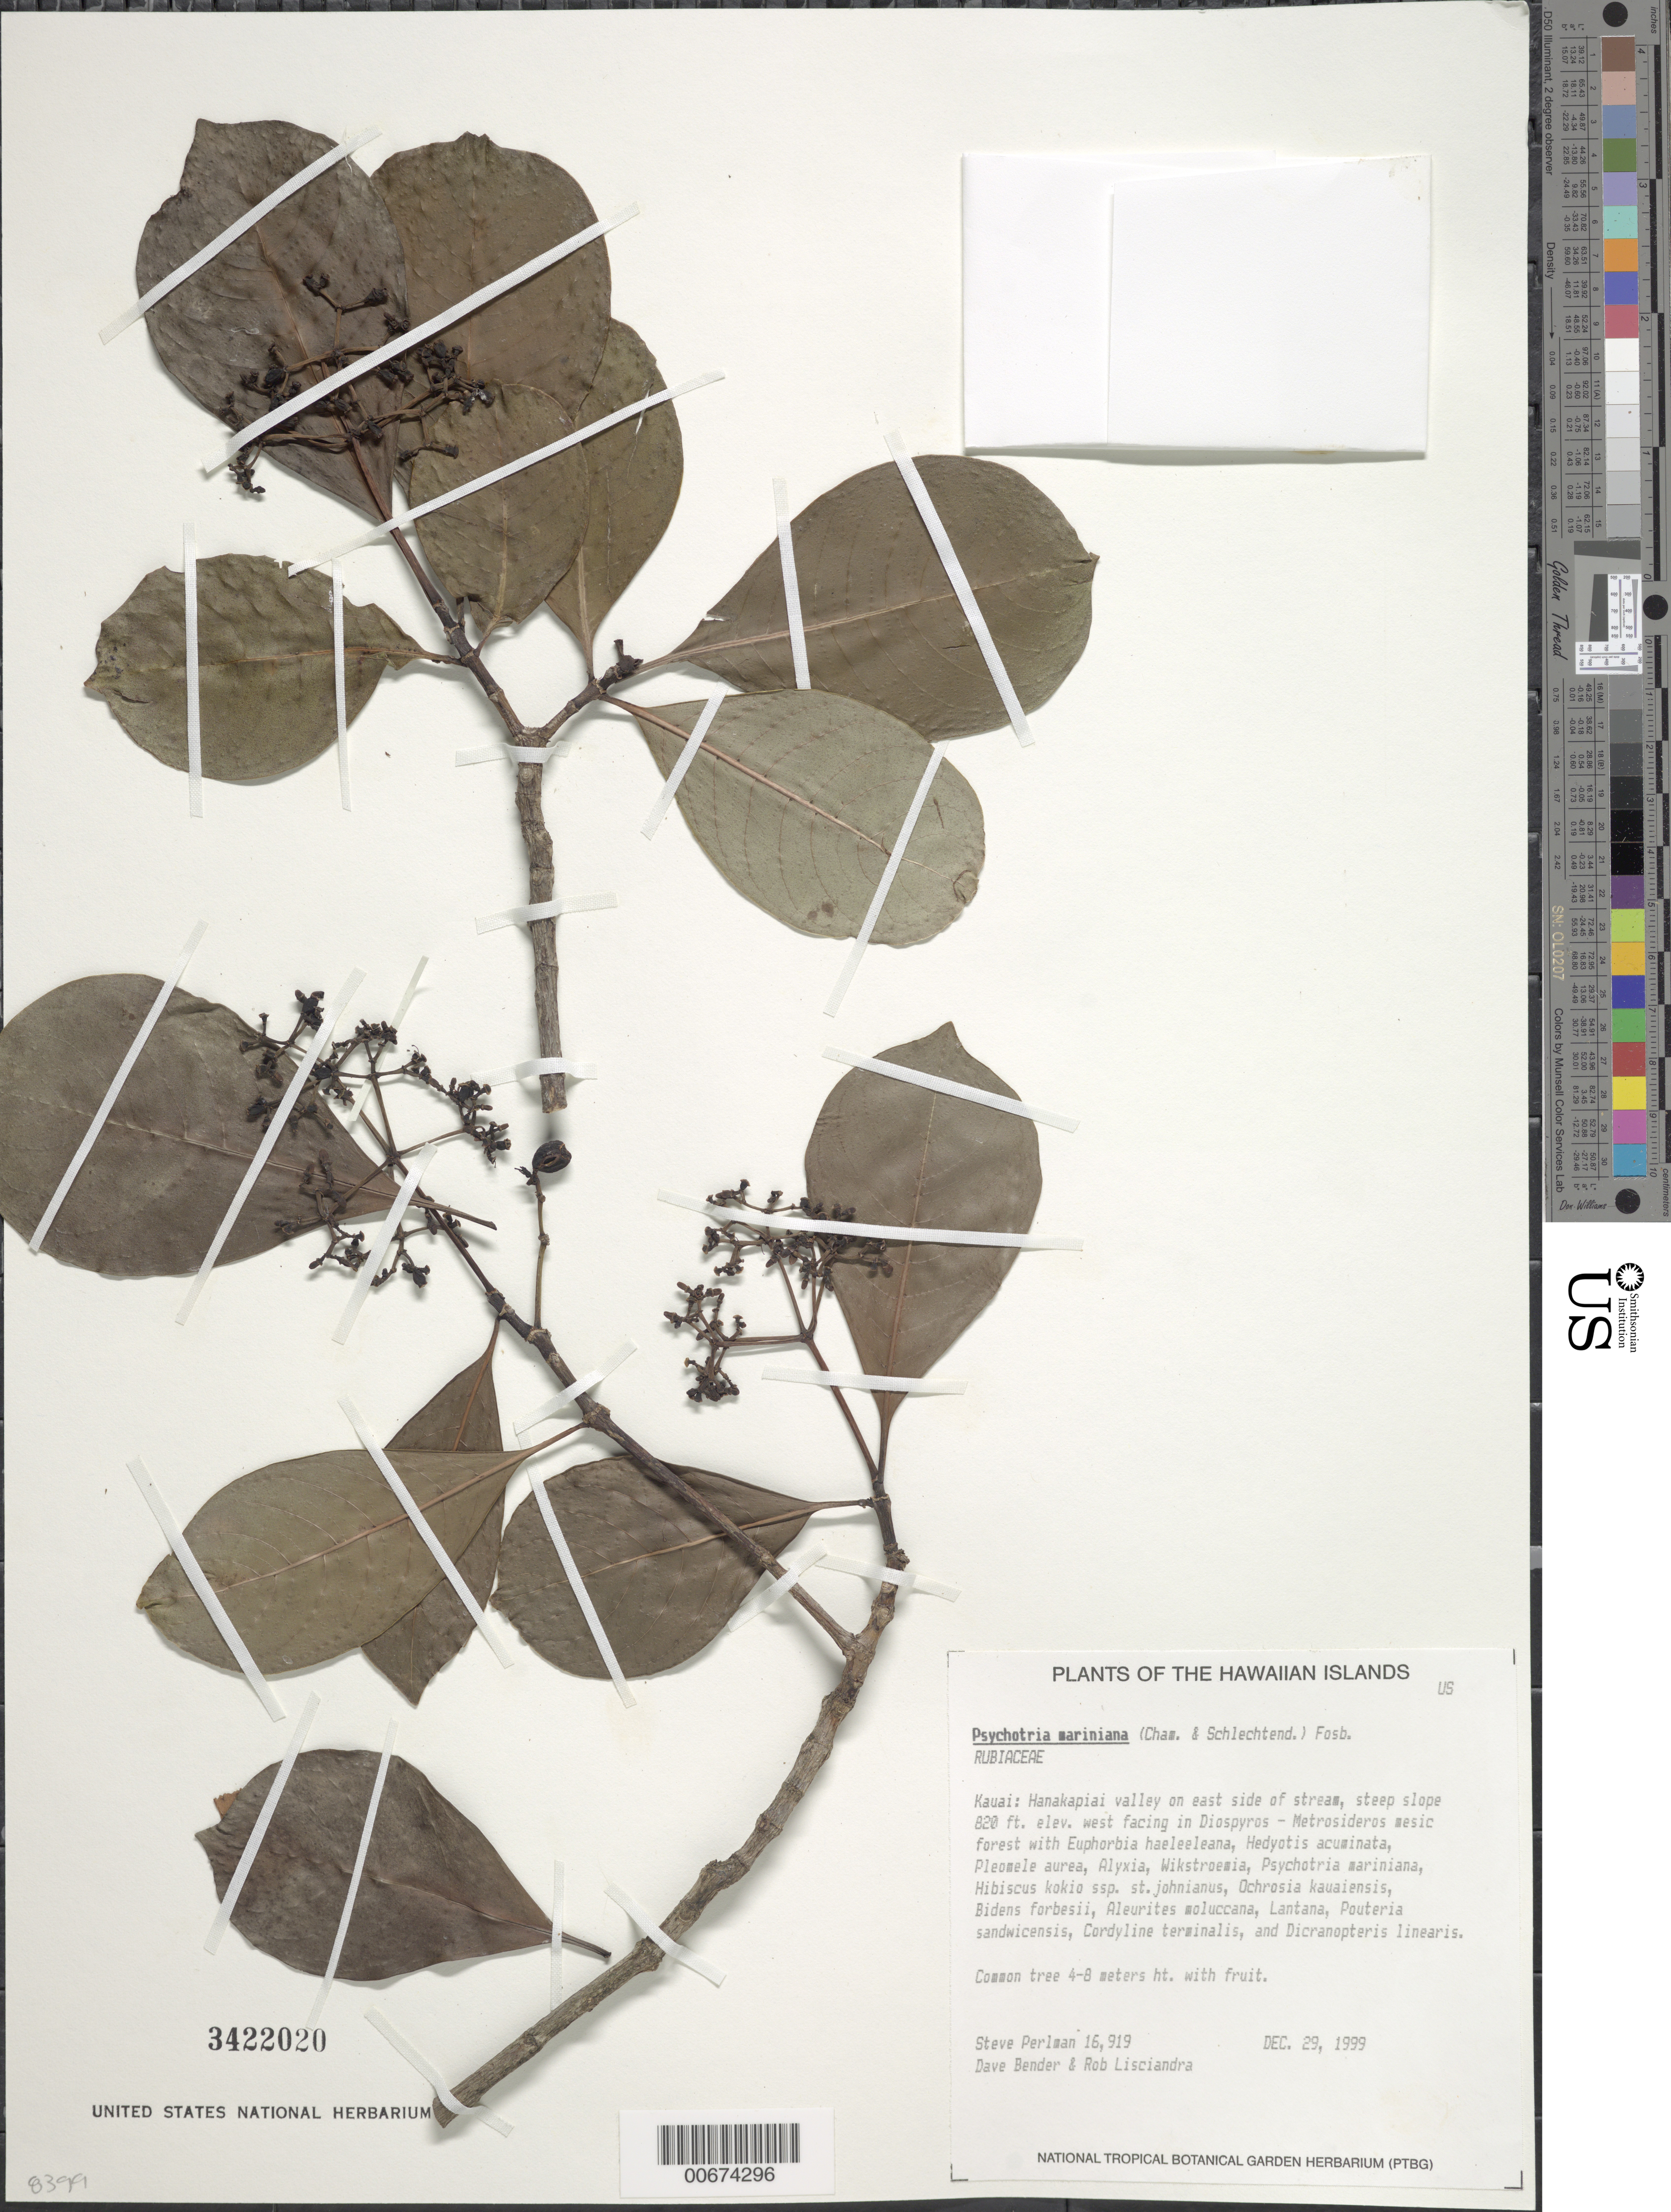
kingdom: Plantae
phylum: Tracheophyta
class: Magnoliopsida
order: Gentianales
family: Rubiaceae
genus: Psychotria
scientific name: Psychotria mariniana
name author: (Cham. & Schltdl.) Fosberg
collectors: S. P. Perlman, D. Bender & R. Lisciandra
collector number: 16919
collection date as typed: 29 Dec 1999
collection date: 1999-12-29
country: United States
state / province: Hawaii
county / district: Kaui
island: Kaua'i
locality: Hanakapiai valley on east side of stream, steep slope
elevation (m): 249.9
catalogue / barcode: US 3422020